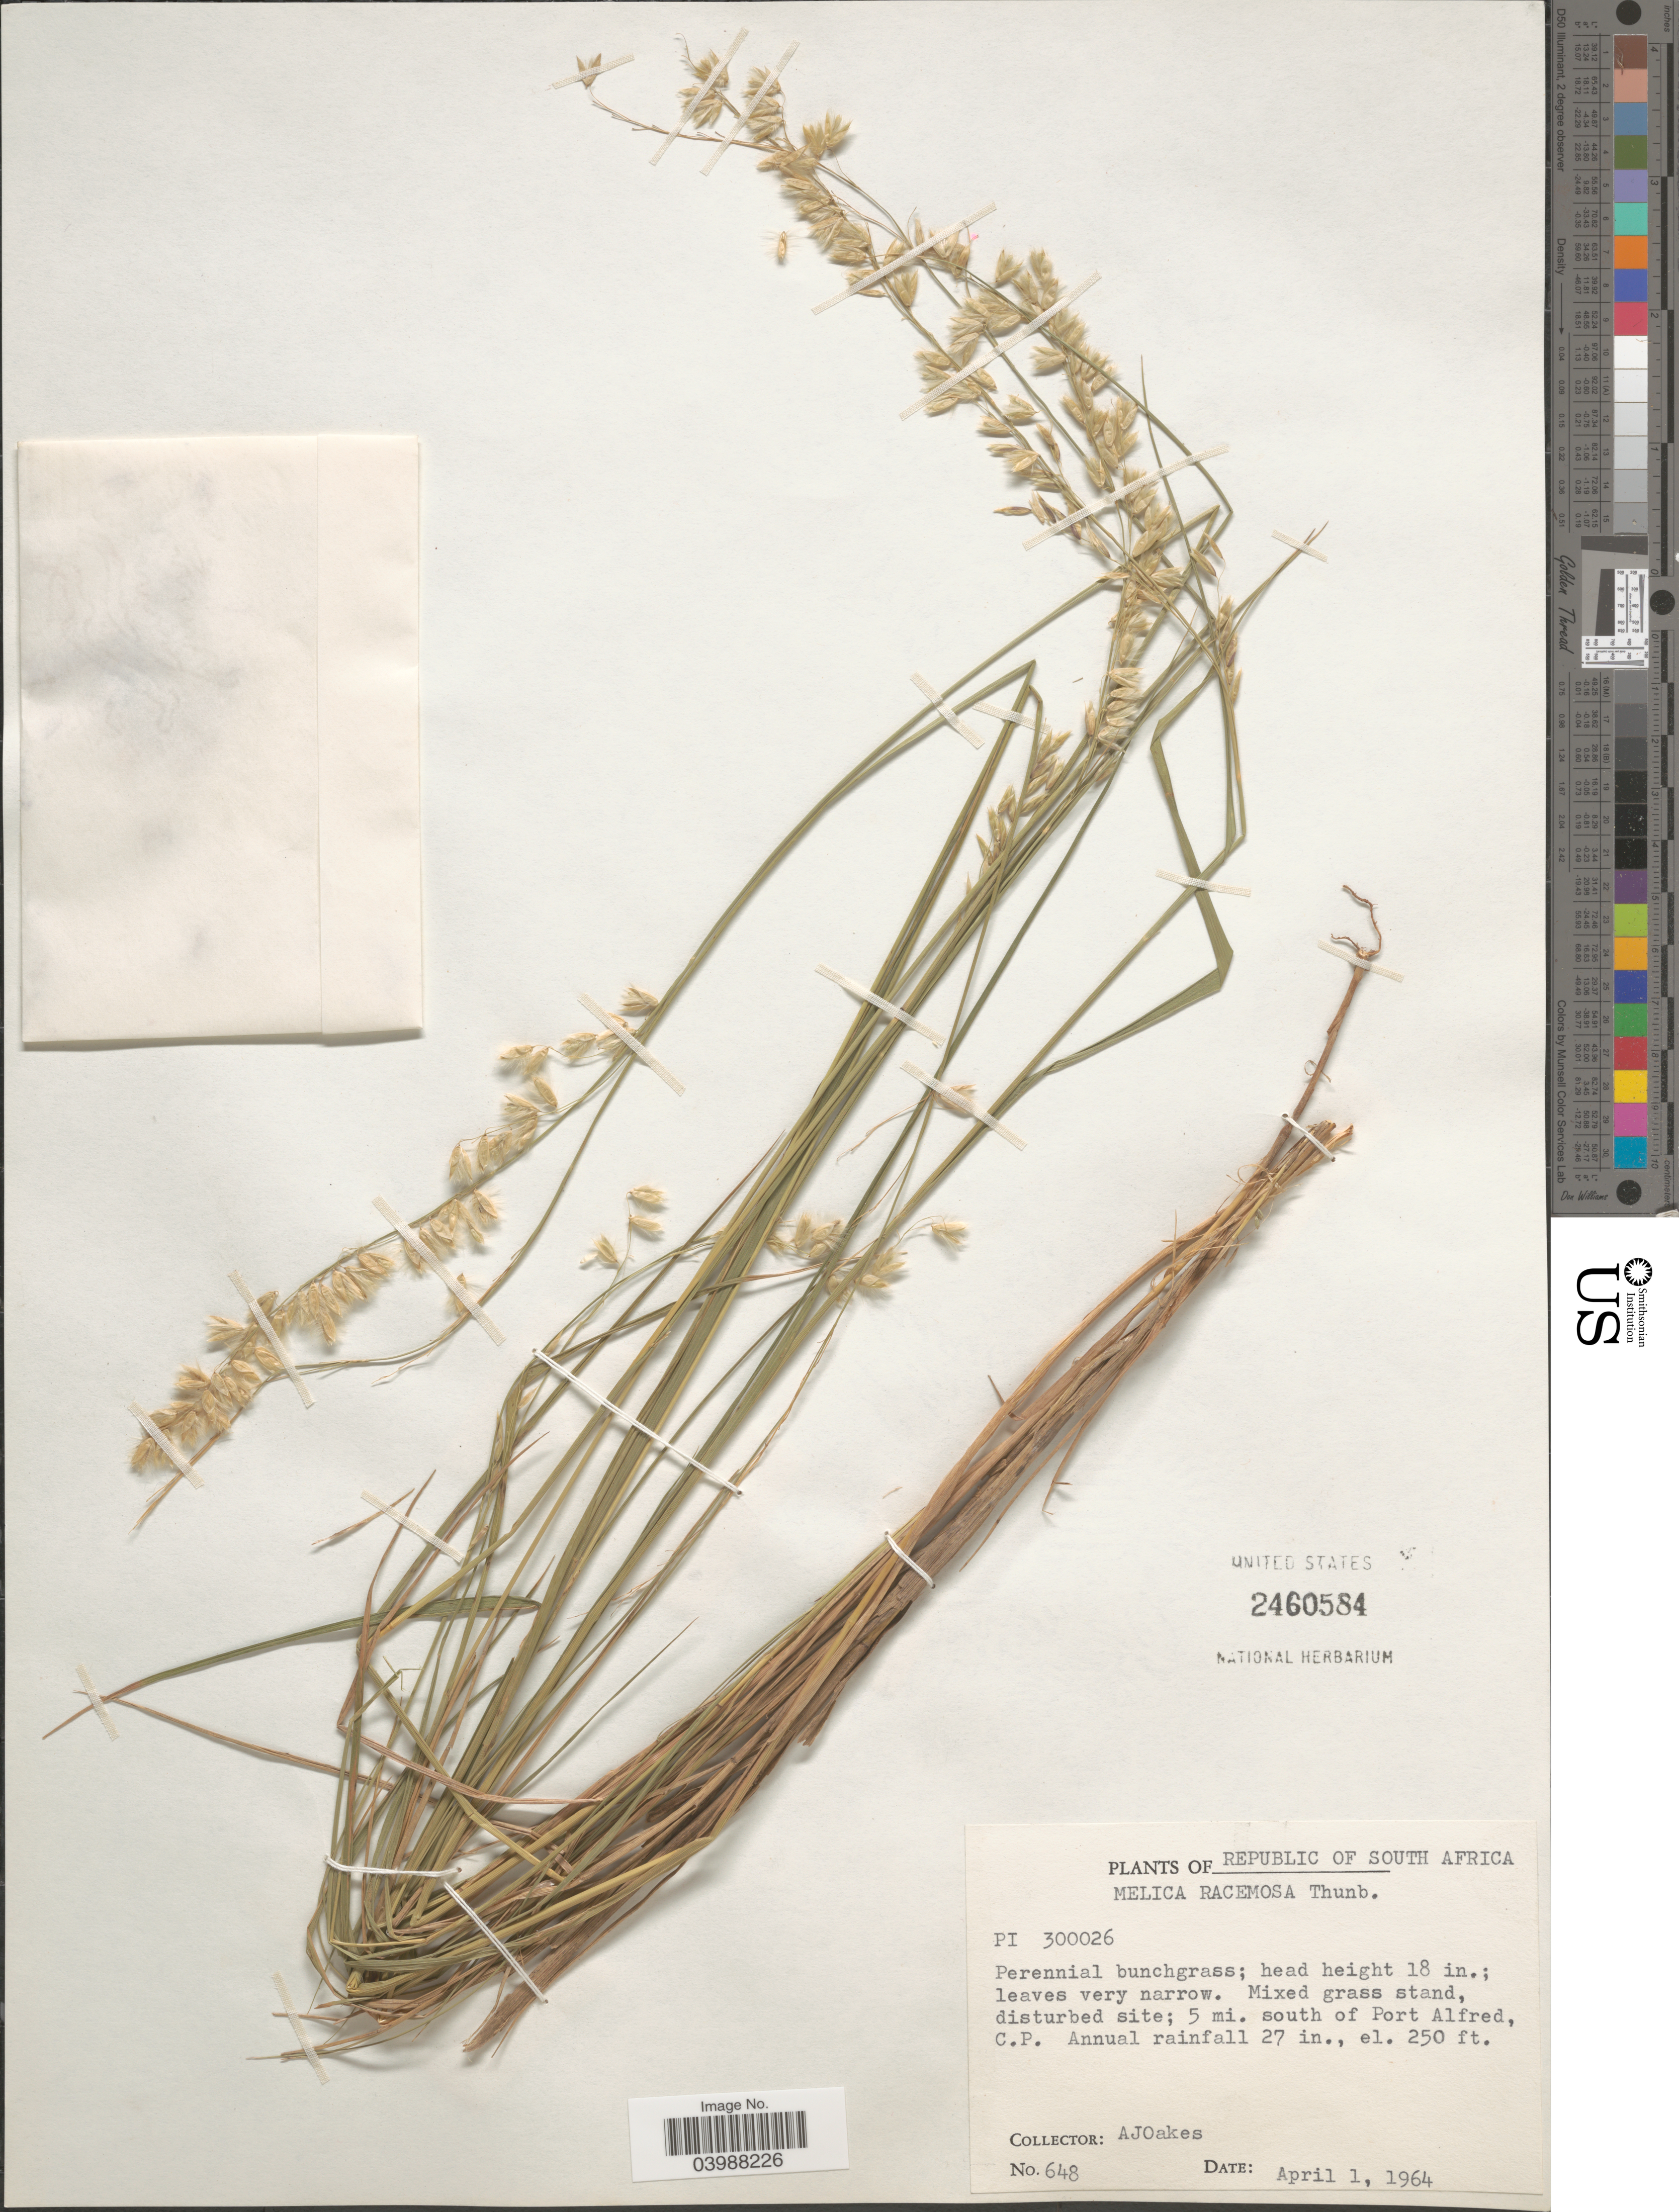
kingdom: Plantae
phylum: Tracheophyta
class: Liliopsida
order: Poales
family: Poaceae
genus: Melica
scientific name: Melica racemosa Muhl., nom. illeg.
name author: Muhl.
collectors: A. Oakes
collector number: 648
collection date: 1964-04-01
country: South Africa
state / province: Eastern Cape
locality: Republic of South Africa. 5 mi. south of Port Alfred, C.P.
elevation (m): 76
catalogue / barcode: US 2460584